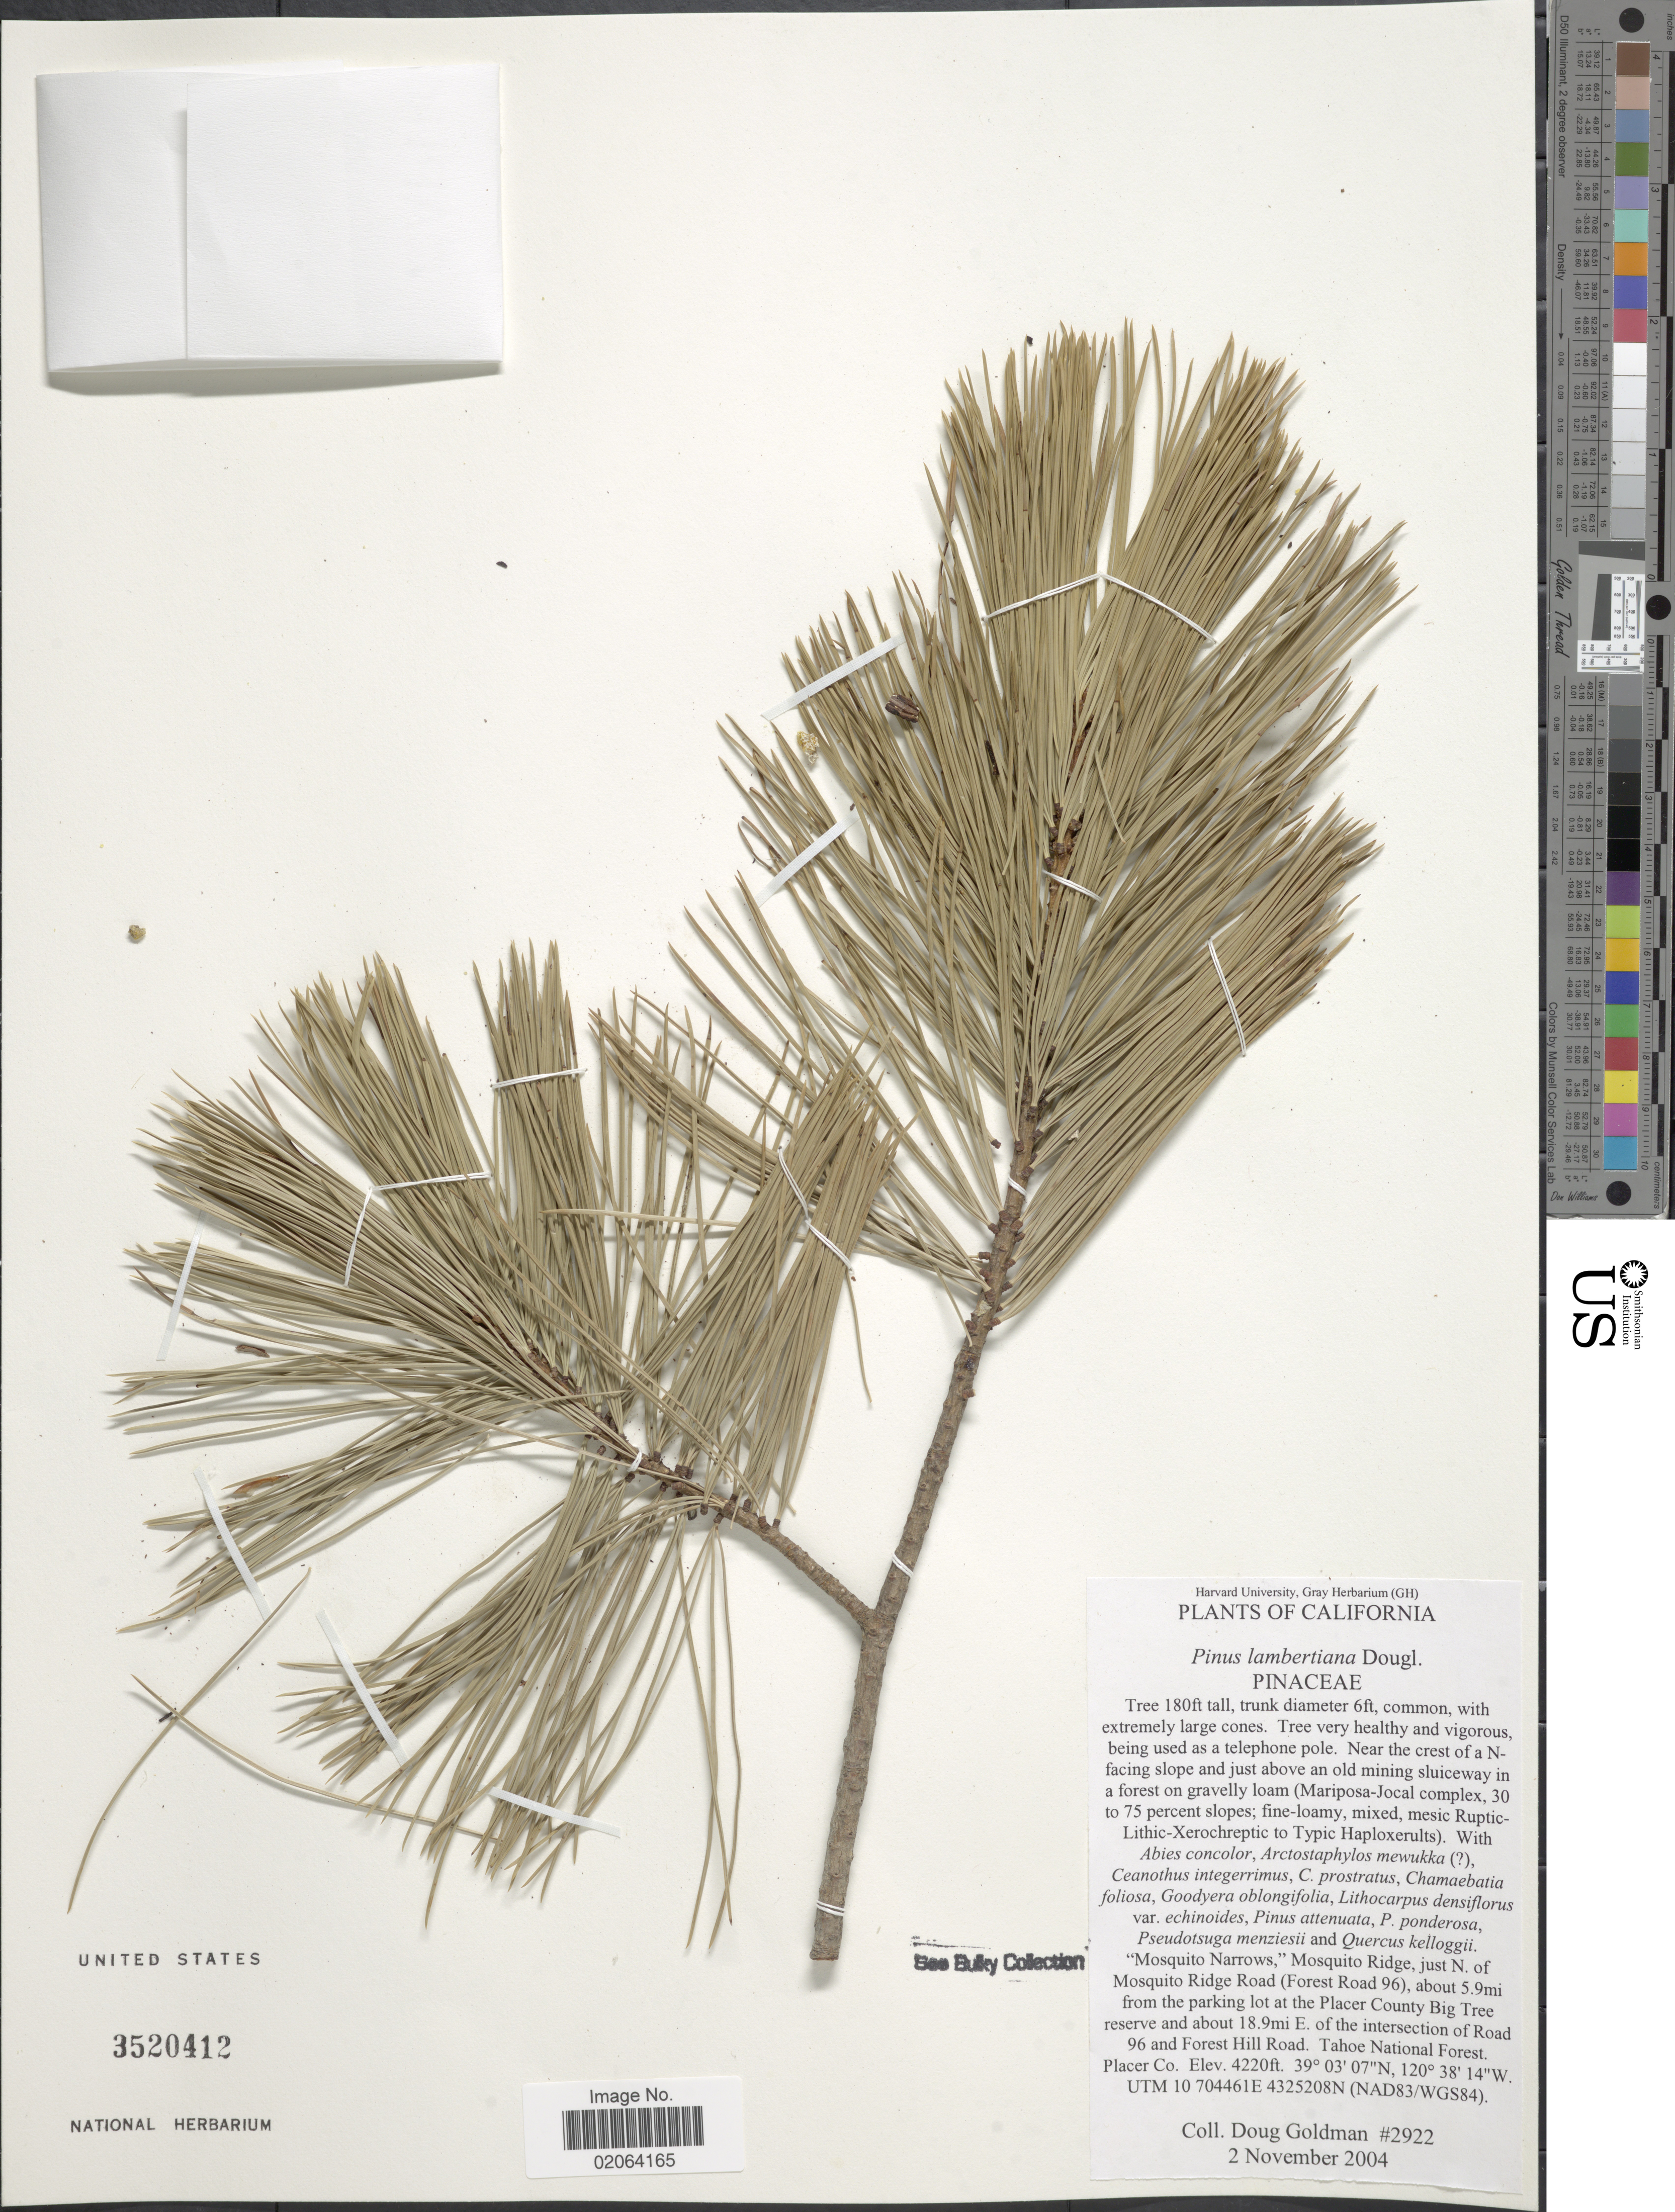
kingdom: Plantae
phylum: Tracheophyta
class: Pinopsida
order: Pinales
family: Pinaceae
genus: Pinus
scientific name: Pinus lambertiana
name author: Douglas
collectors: D. Goldman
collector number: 2922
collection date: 2004-11-02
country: United States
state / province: California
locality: Mosquito Narrows,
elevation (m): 1286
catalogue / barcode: US 3520412